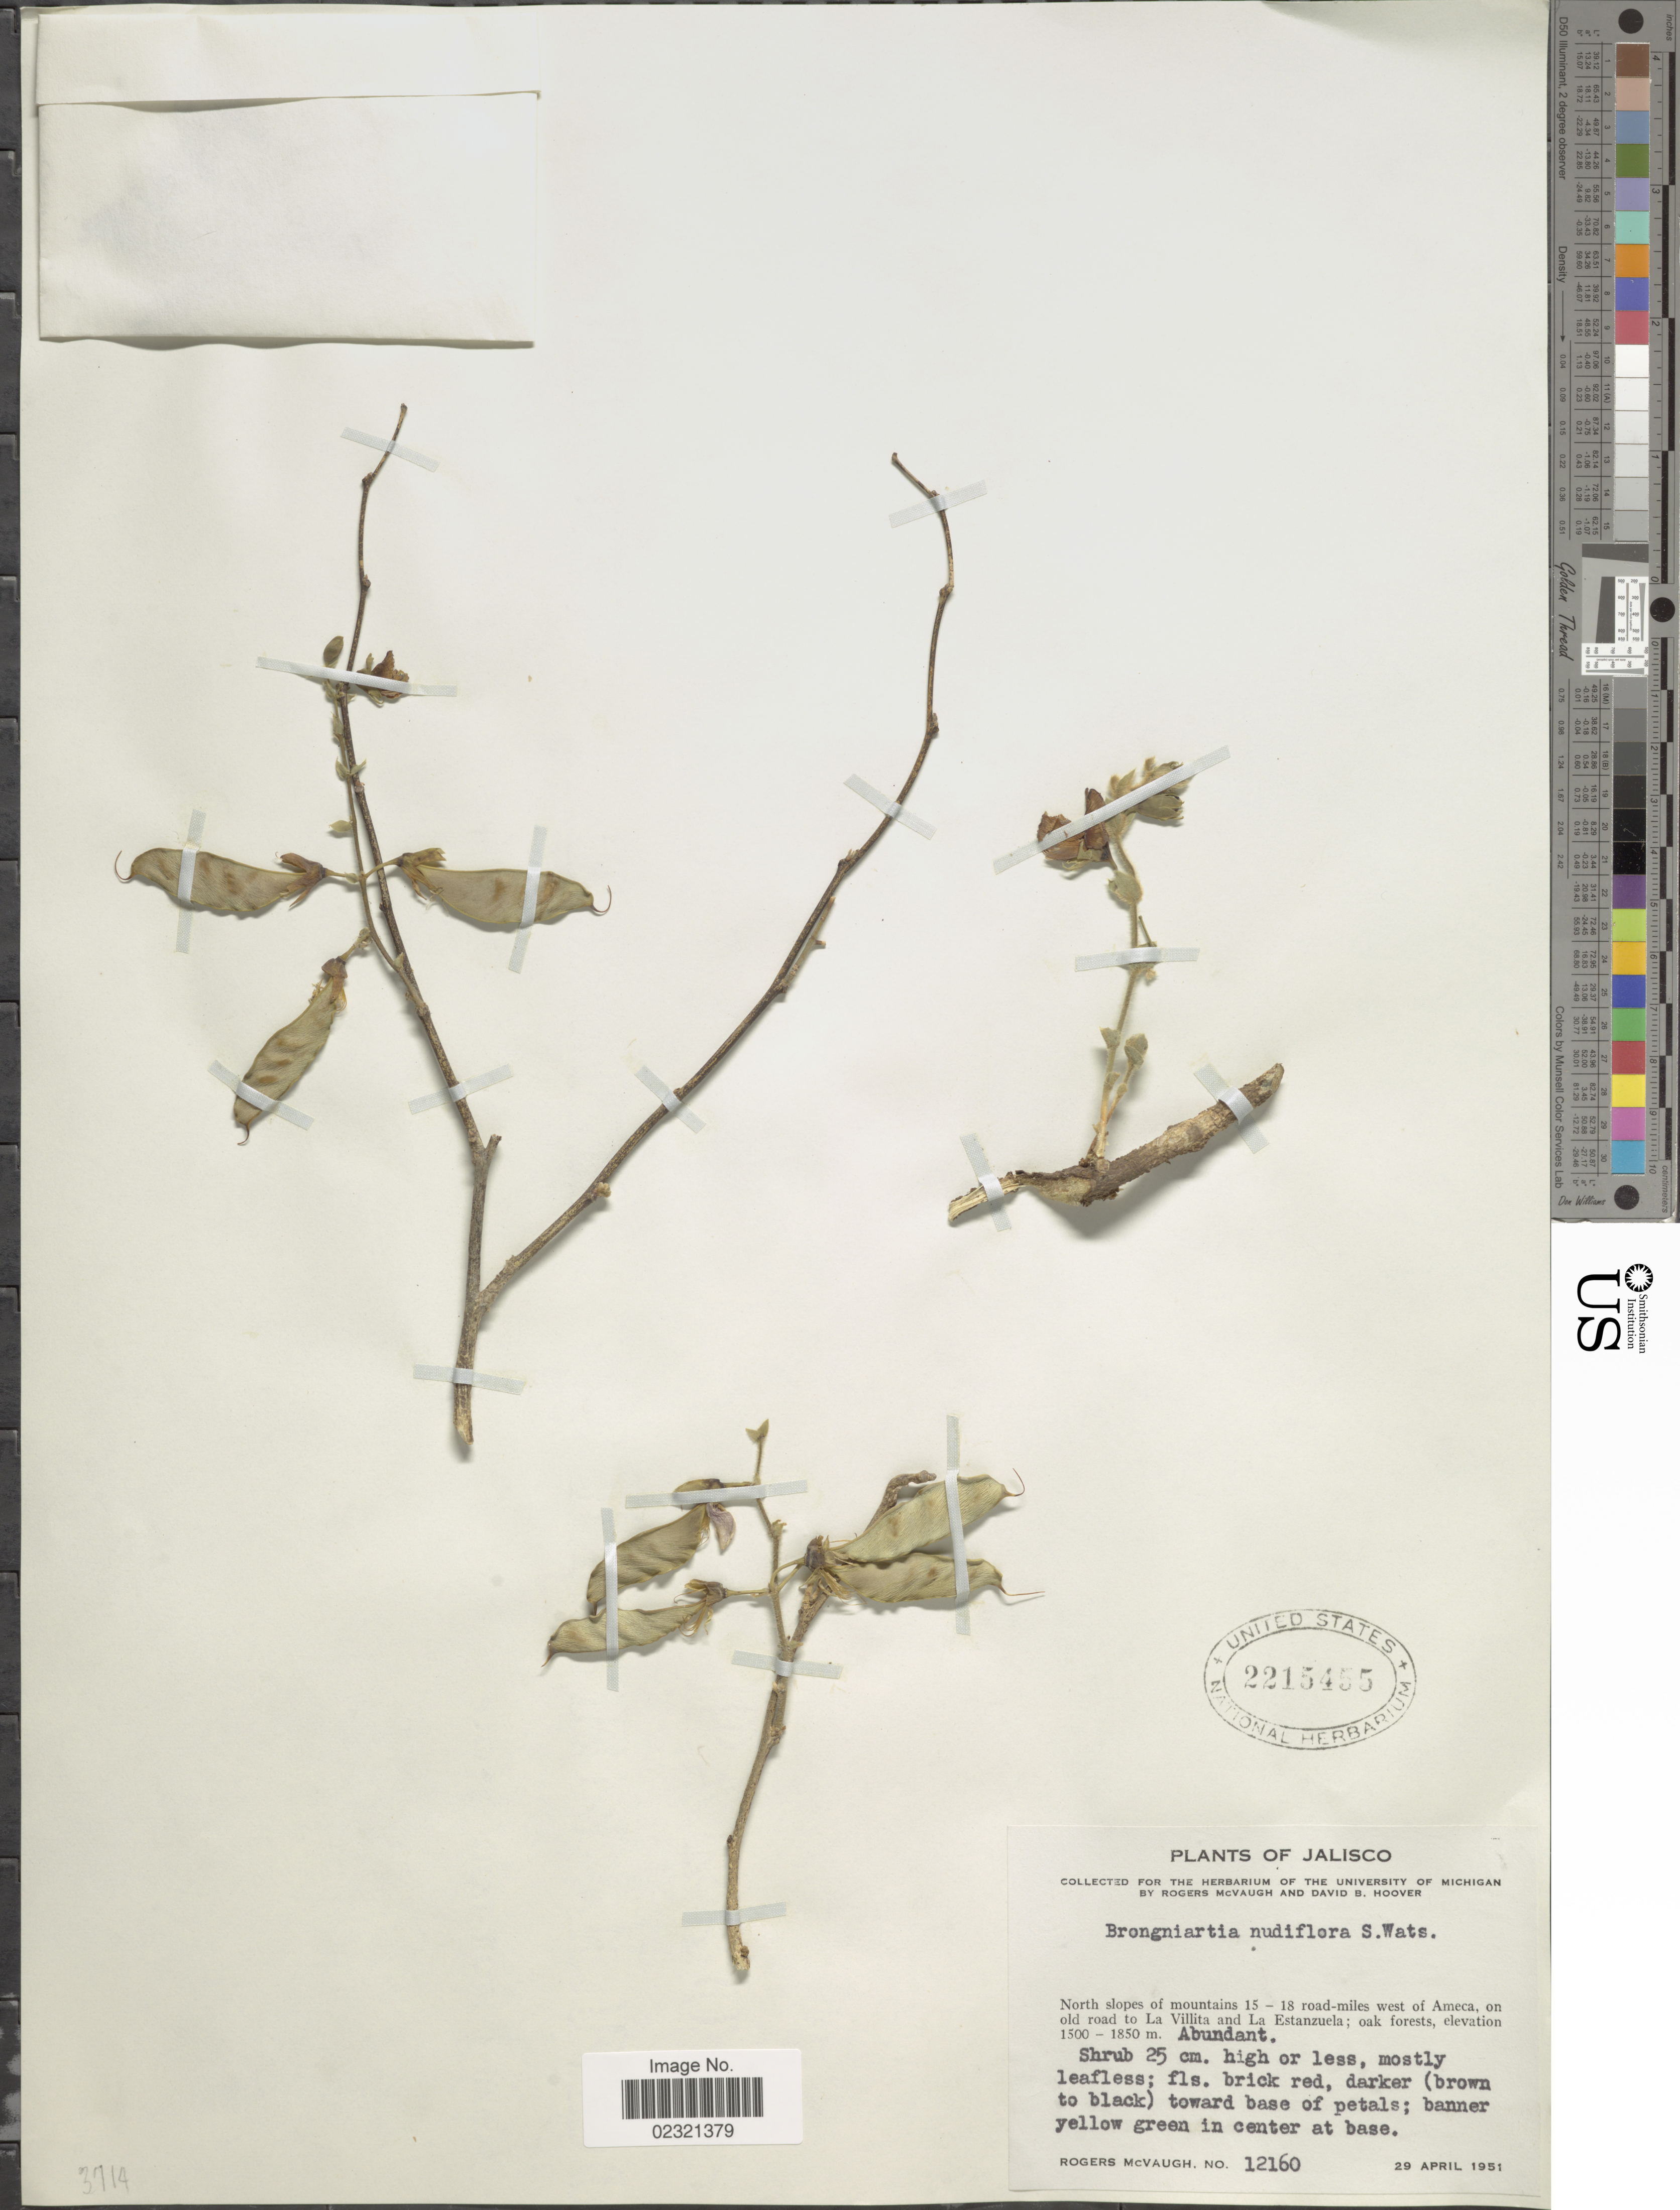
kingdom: Plantae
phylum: Tracheophyta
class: Magnoliopsida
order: Fabales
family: Fabaceae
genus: Brongniartia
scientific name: Brongniartia nudiflora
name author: S. Watson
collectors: R. McVaugh & D. B. Hoover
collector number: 12160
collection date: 1951-04-29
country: Mexico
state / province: Jalisco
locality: North slopes of mountains 15-18 road-miles west of Ameca, on old road to La Villita and La Estanzuela; oak forest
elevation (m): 1500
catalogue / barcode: US 2215455